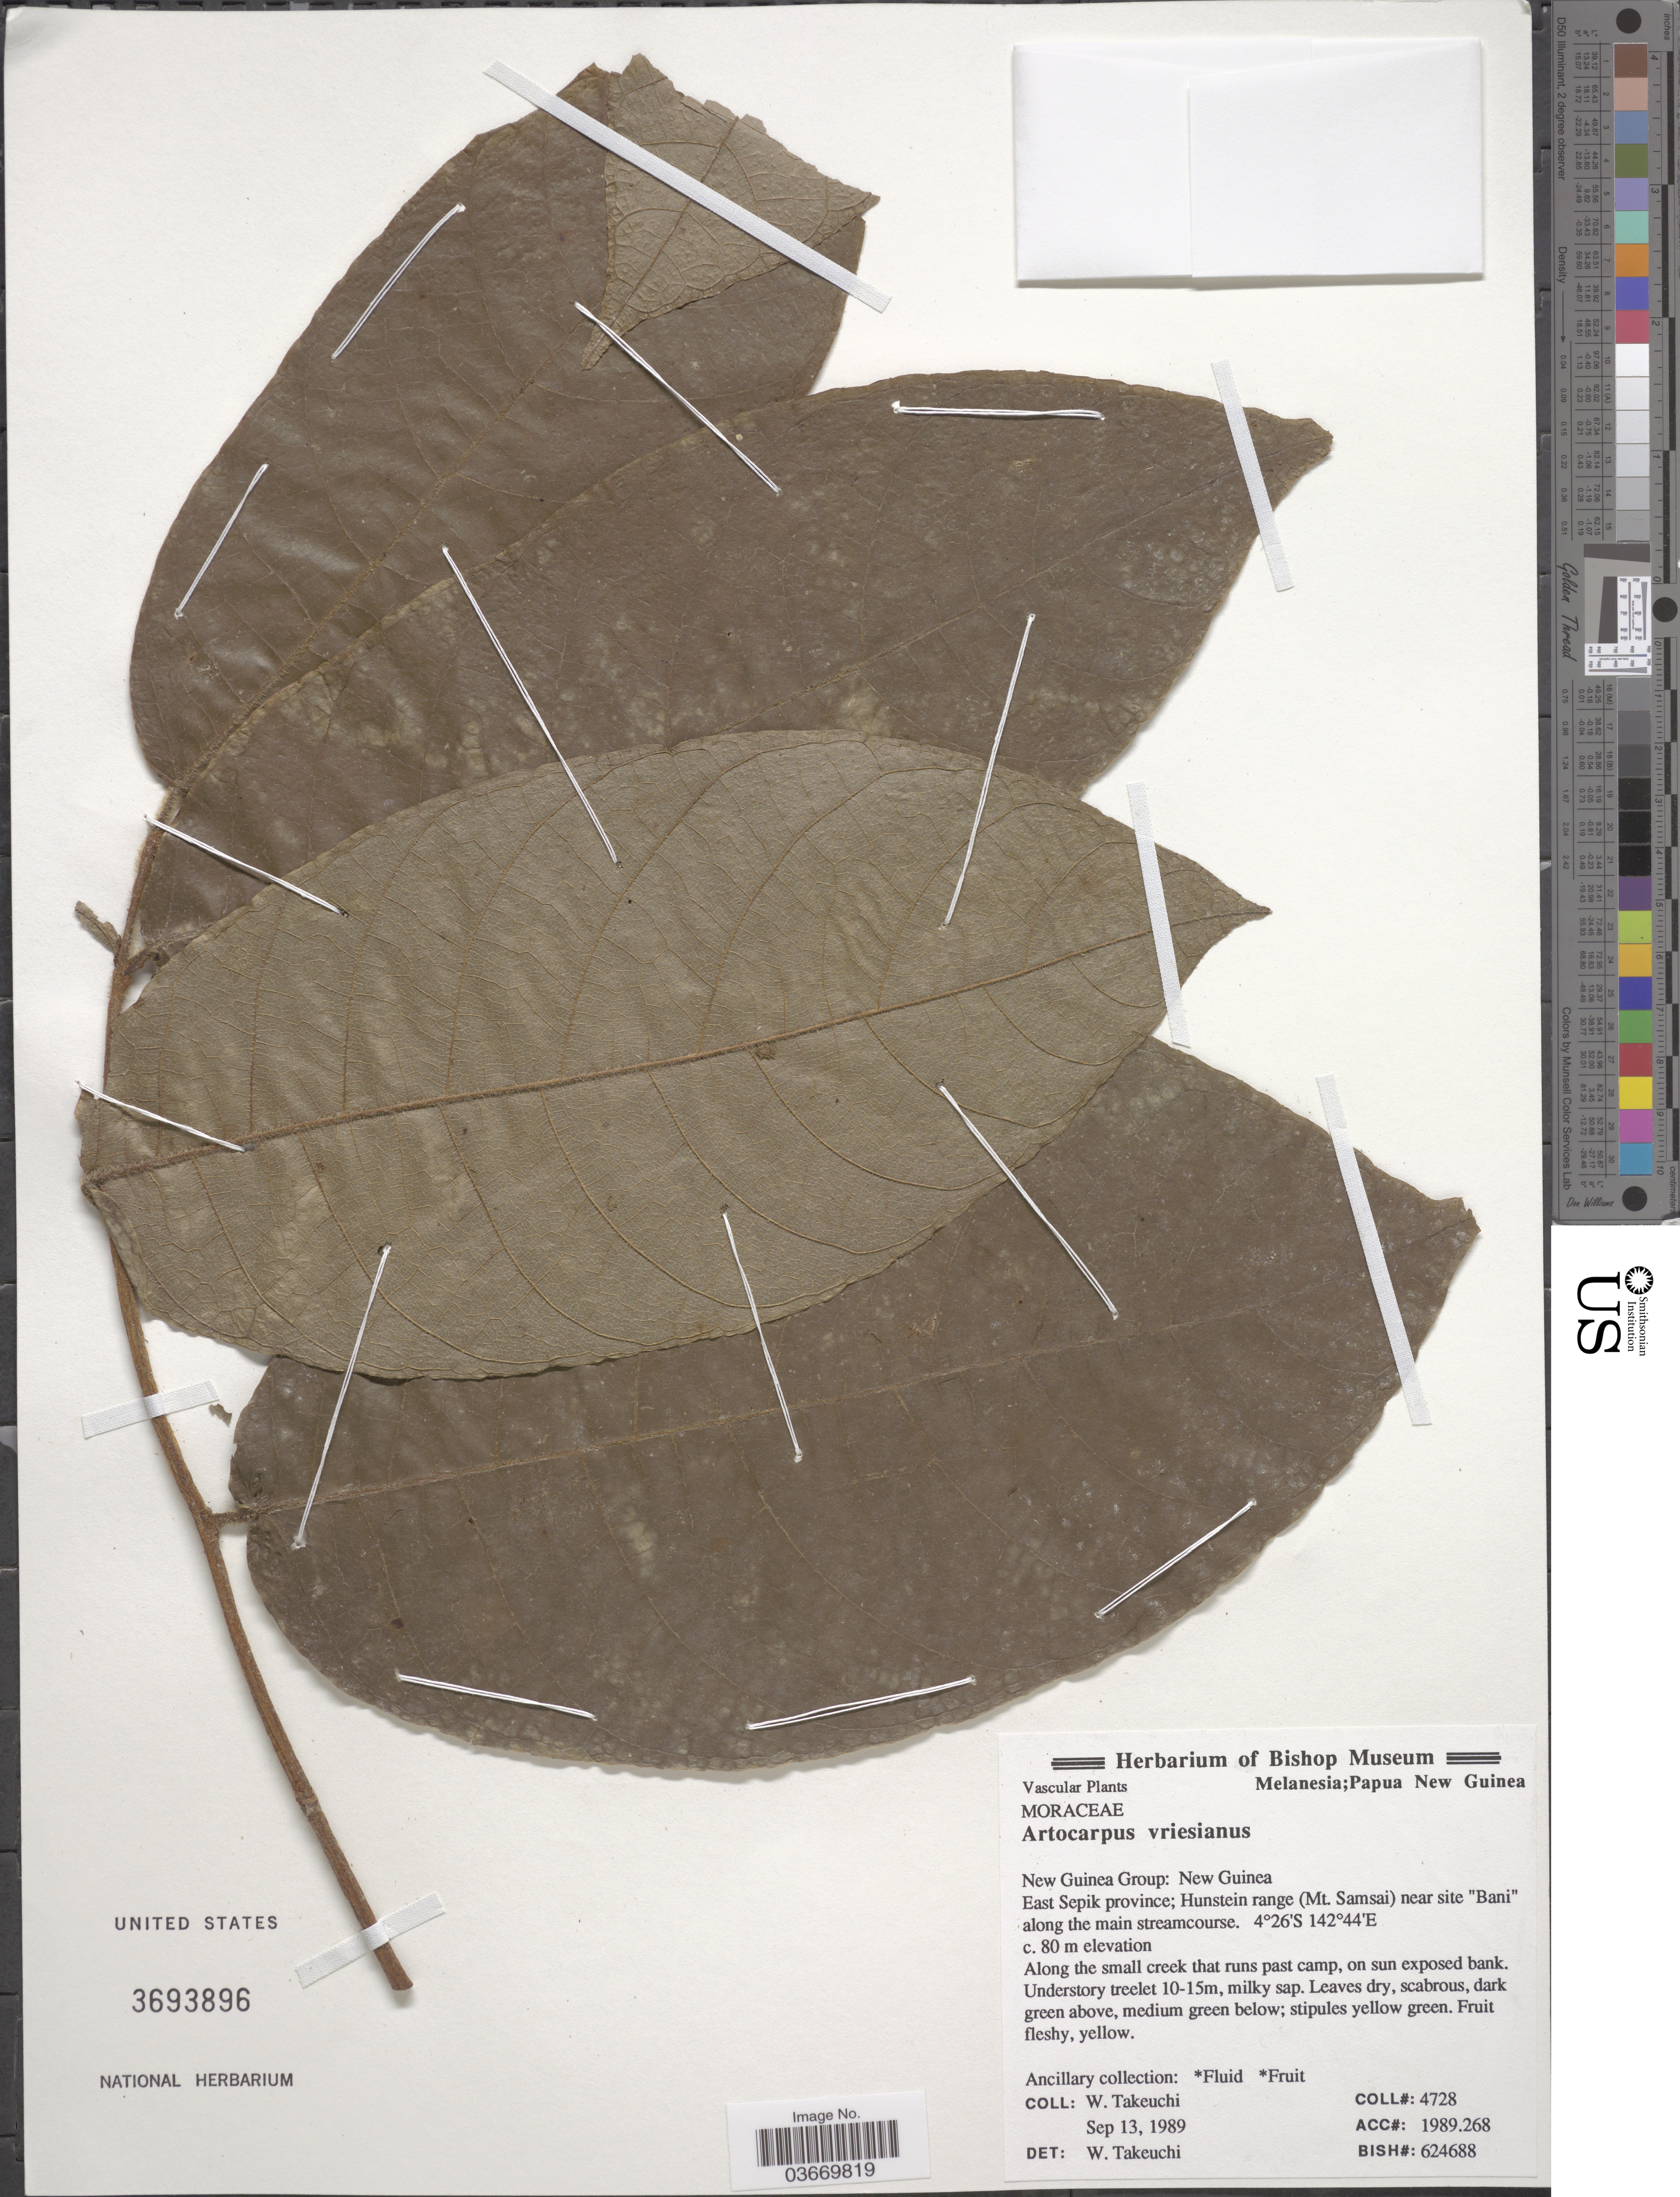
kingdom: Plantae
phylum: Tracheophyta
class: Magnoliopsida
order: Rosales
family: Moraceae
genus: Artocarpus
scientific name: Artocarpus vrieseanus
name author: Miq.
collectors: W. Takeuchi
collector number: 4728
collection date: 1989-09-13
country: Papua New Guinea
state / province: East Sepik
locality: New Guinea Group: New Guinea. Hunstein range (Mt. Samsai) near site 'Bani' along the main streamcourse.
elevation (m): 80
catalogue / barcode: US 3693896